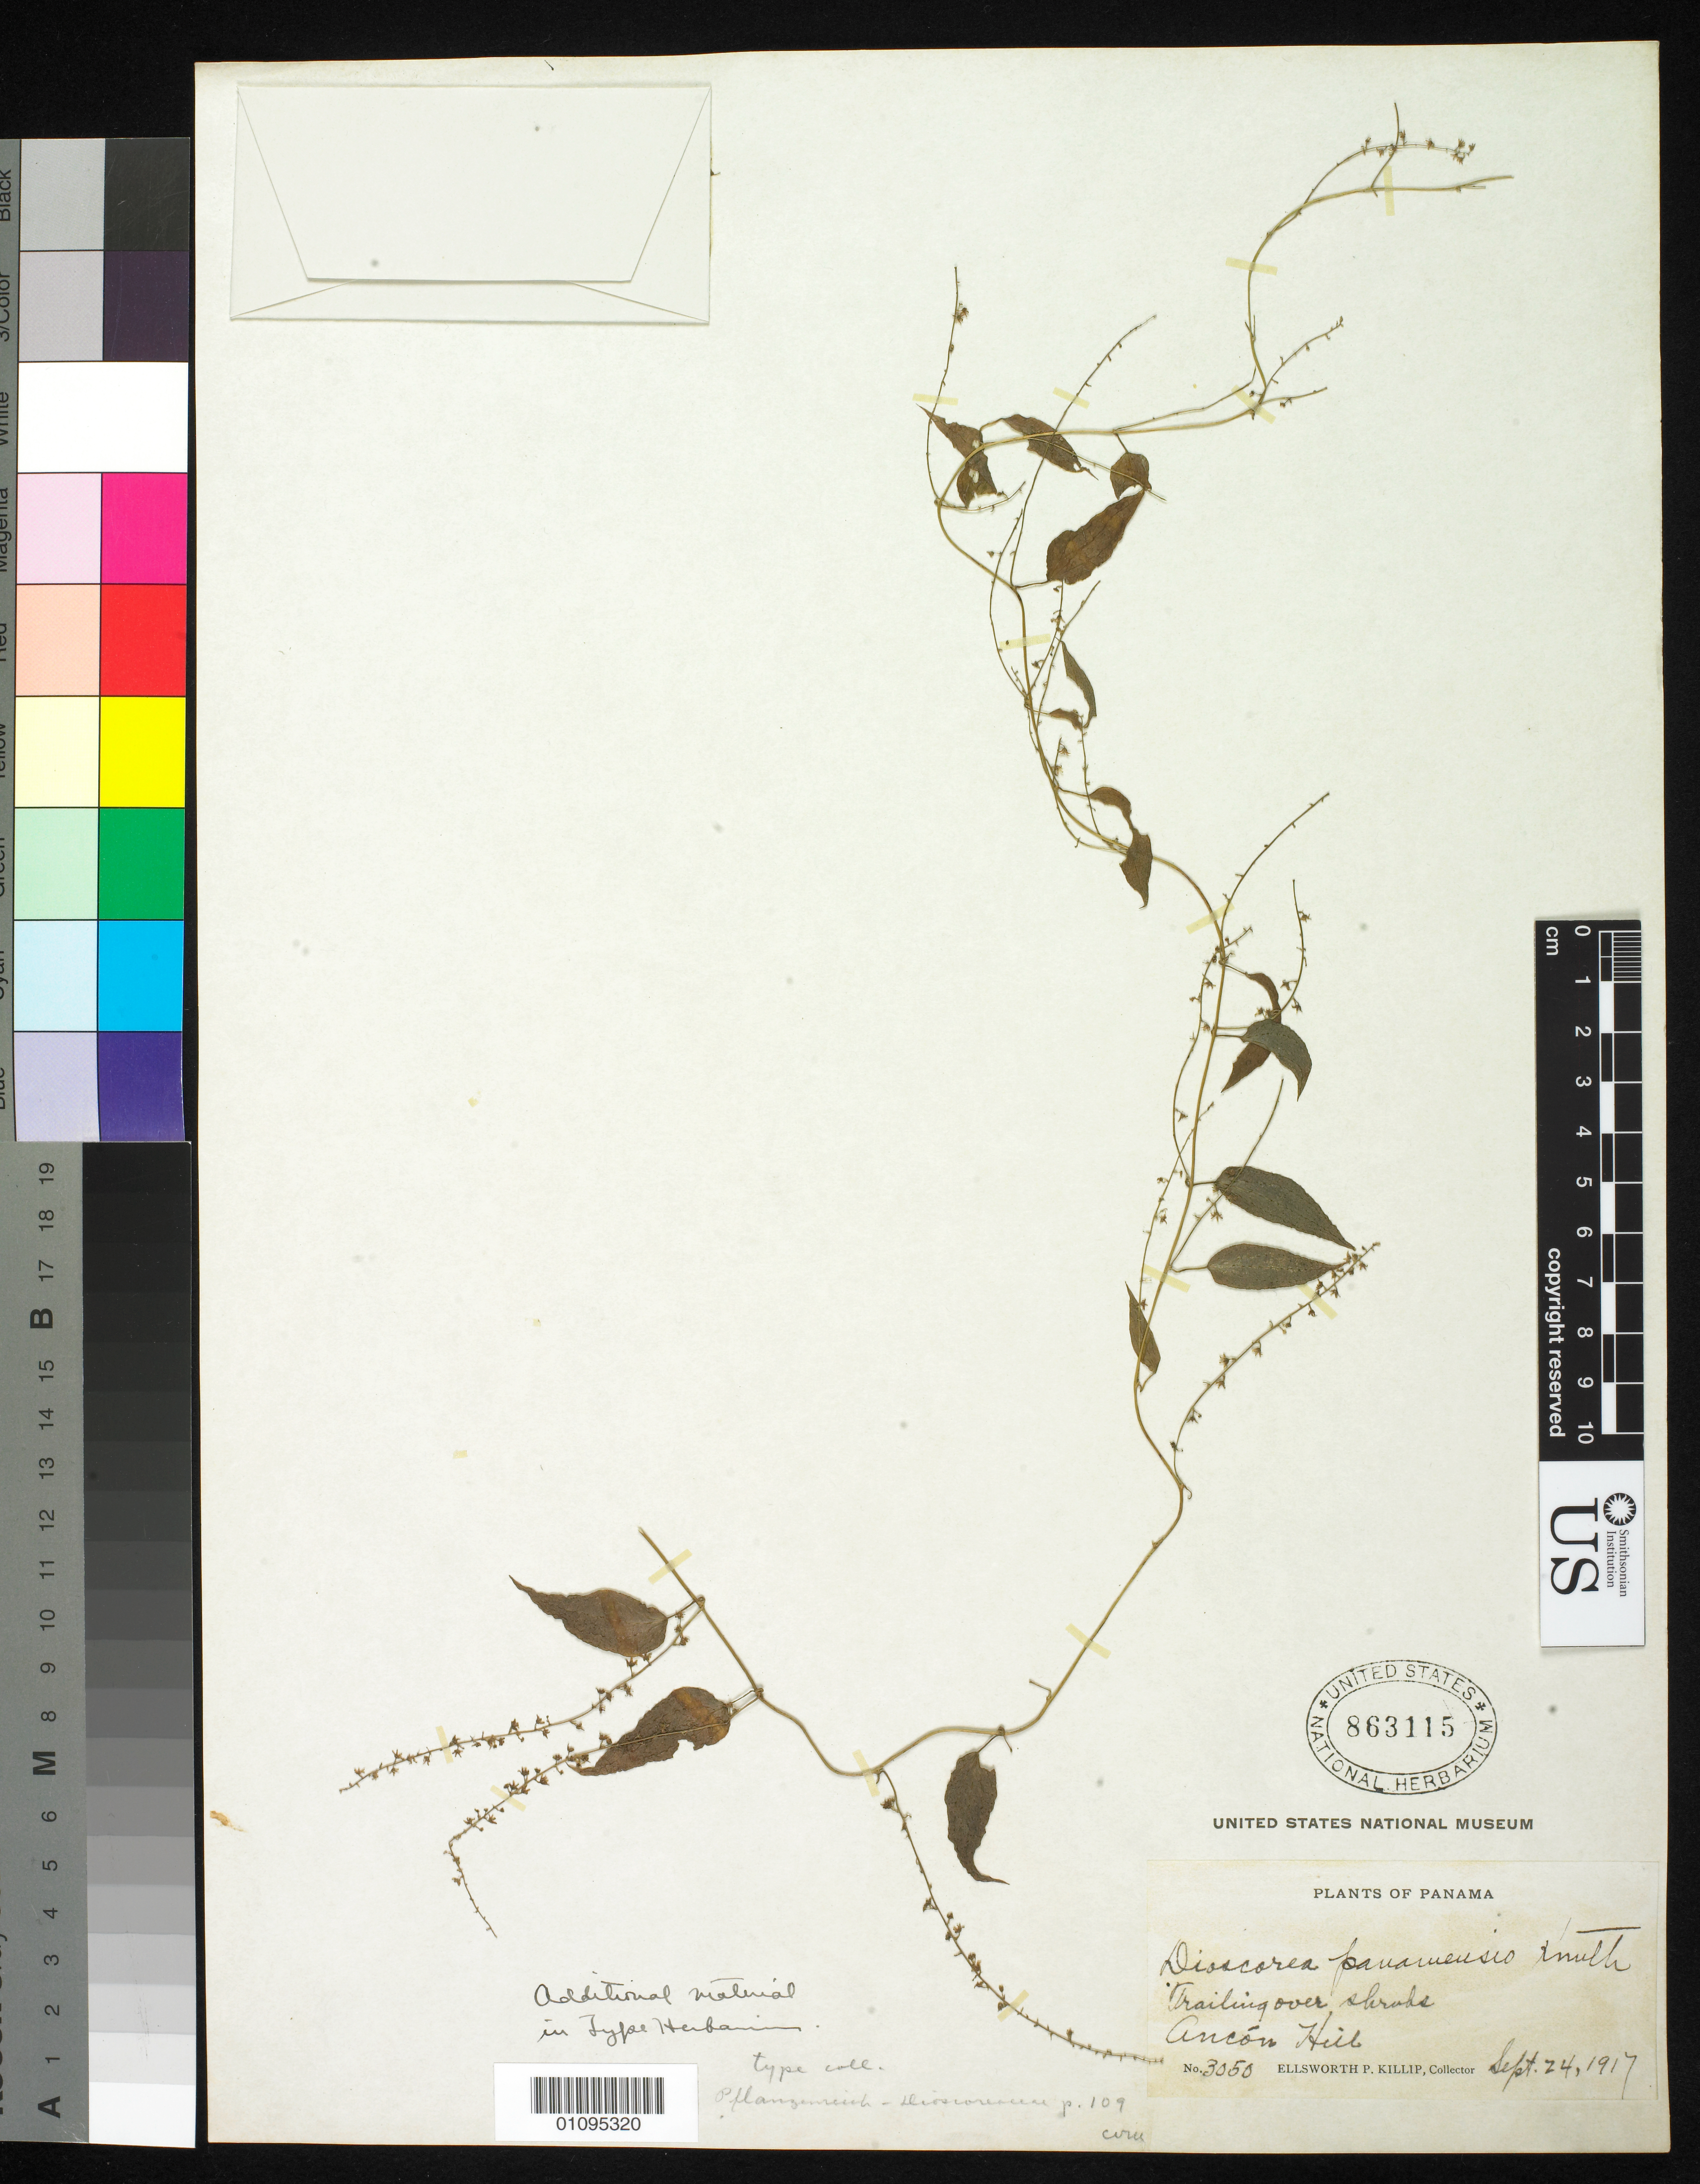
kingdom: Plantae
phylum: Tracheophyta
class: Liliopsida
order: Dioscoreales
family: Dioscoreaceae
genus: Dioscorea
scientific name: Dioscorea panamensis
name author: R. Knuth in Engl.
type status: Isotype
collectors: E. P. Killip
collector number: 3050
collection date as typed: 24 Sep 1917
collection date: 1917-09-24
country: Panama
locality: Ancon hill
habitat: Trailing over shrubs.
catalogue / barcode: US 863115